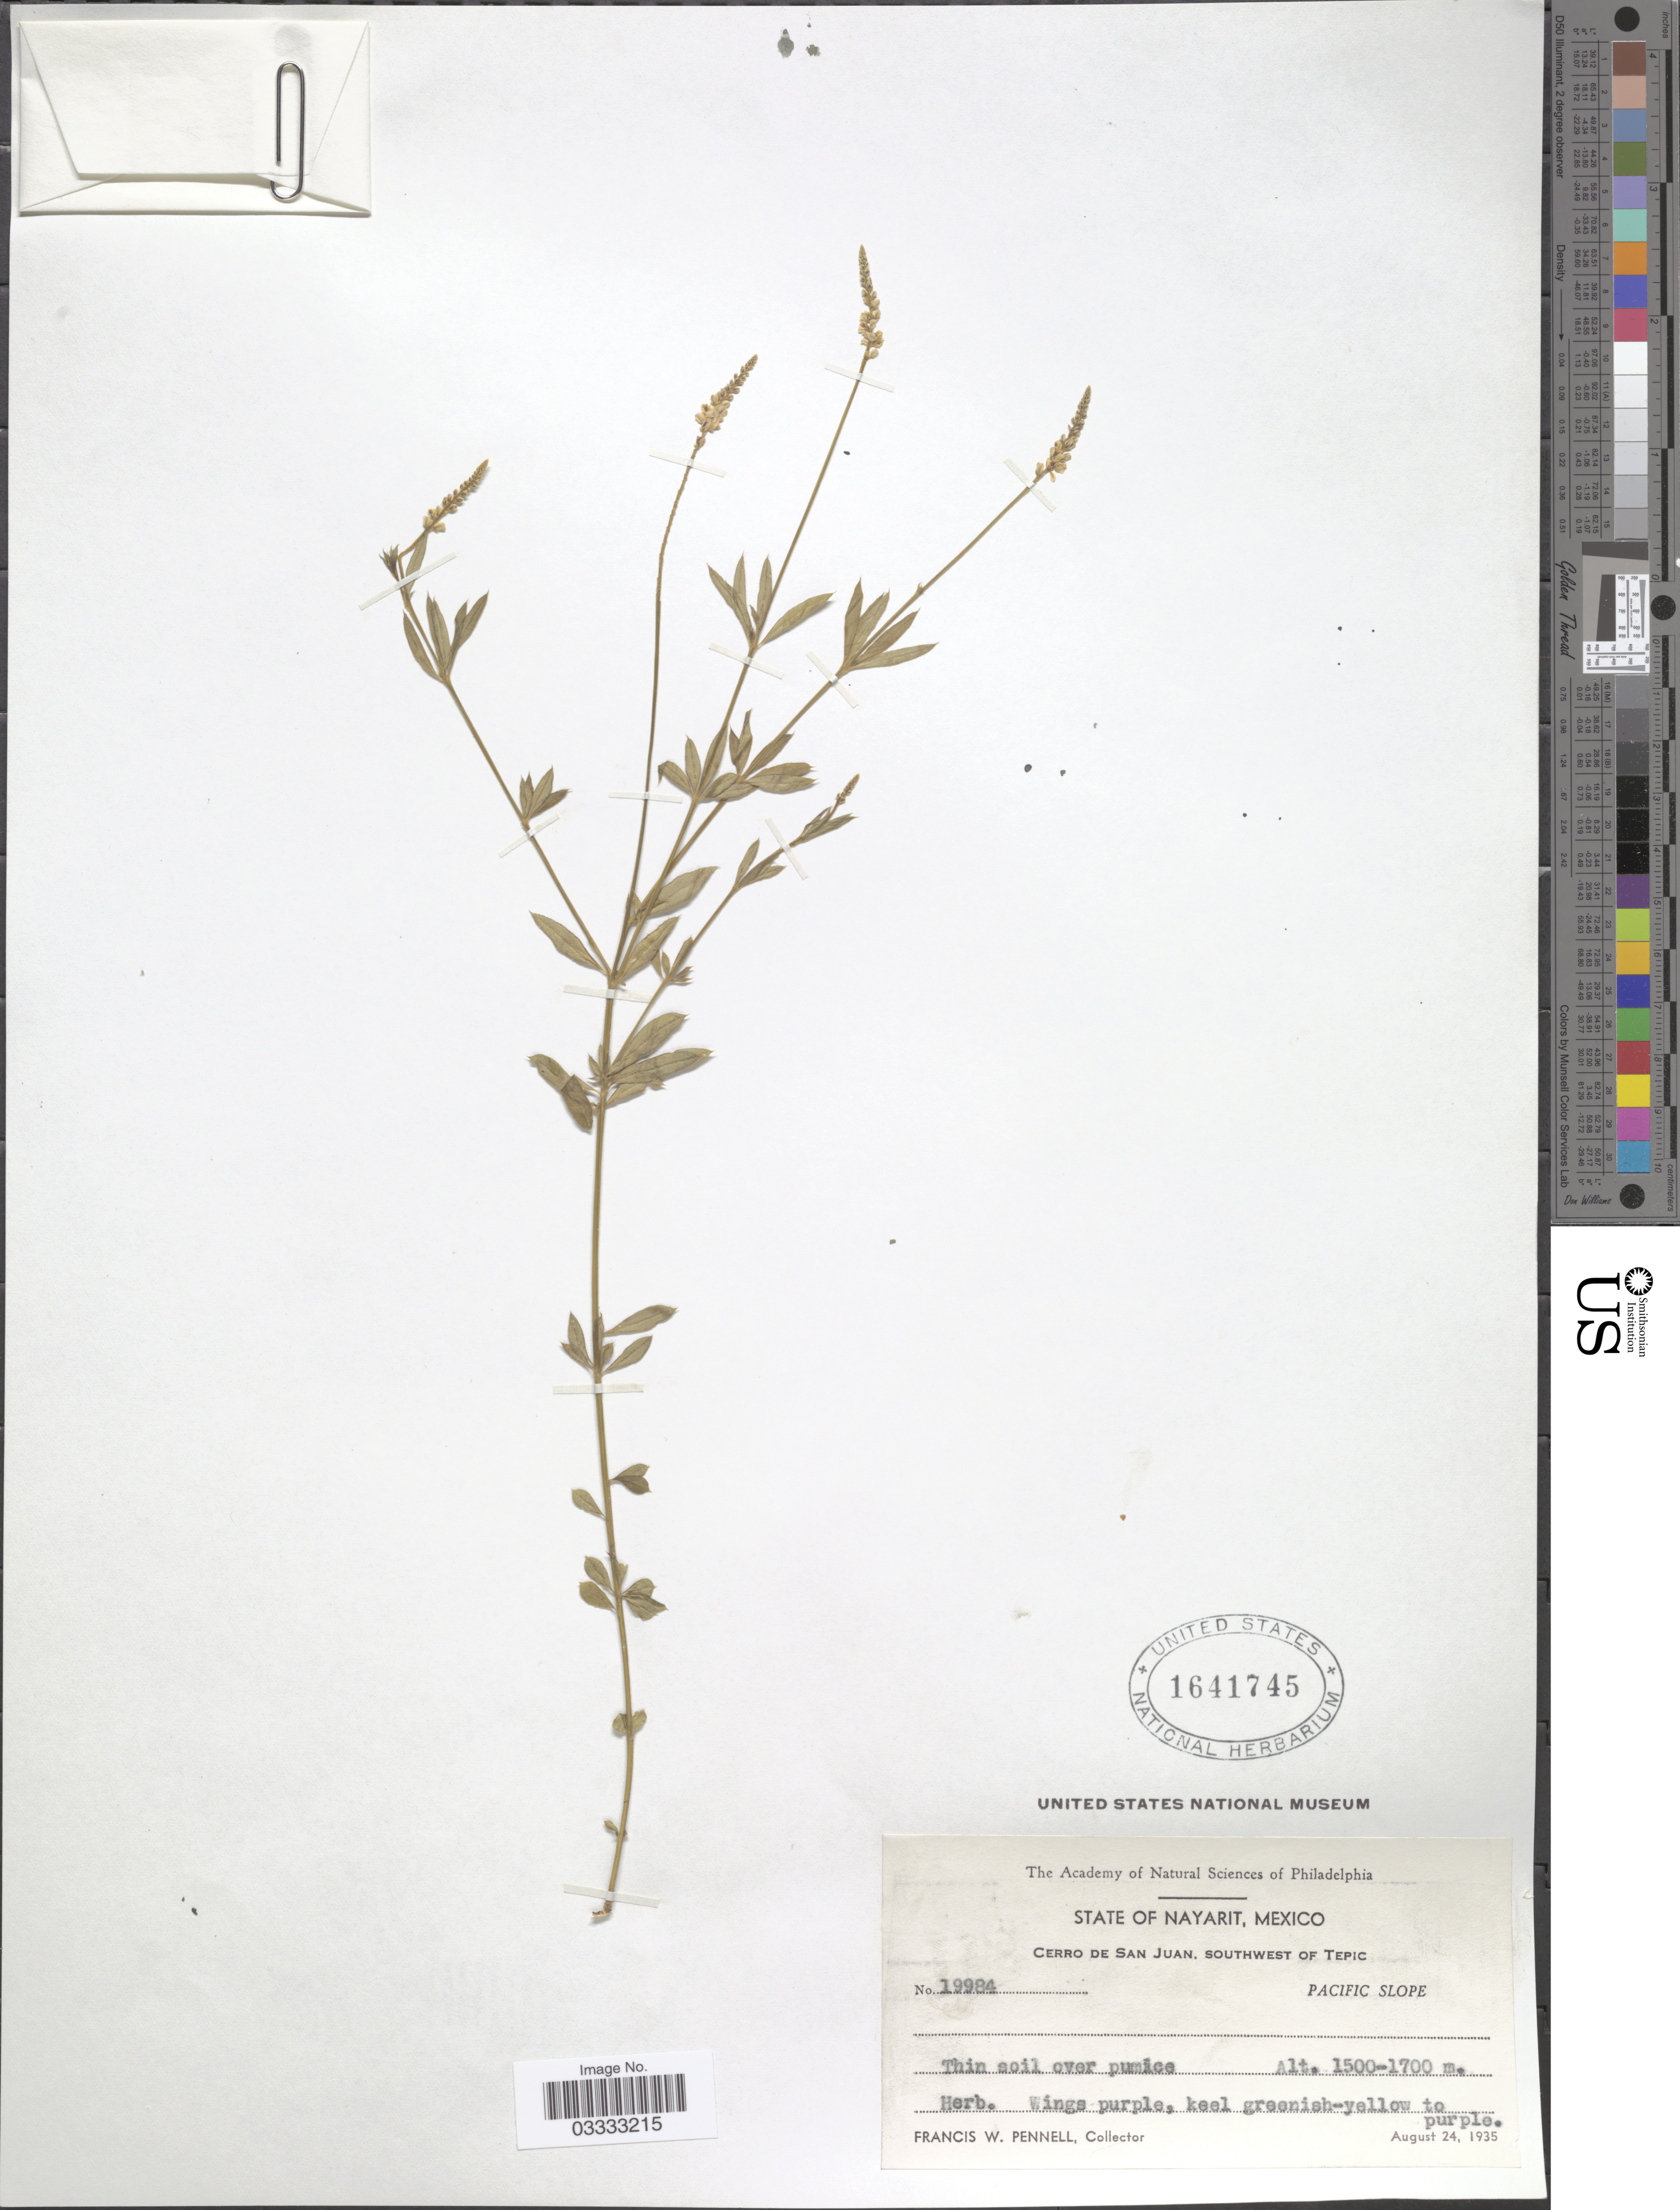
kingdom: Plantae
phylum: Tracheophyta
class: Magnoliopsida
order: Fabales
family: Polygalaceae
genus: Polygala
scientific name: Polygala sp.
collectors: F. W. Pennell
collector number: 19984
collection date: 1935-08-24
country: Mexico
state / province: Nayarit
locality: Cerro de San Juan, Southwest of Tepic. Pacific Slope.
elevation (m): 1500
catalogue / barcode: US 1641745